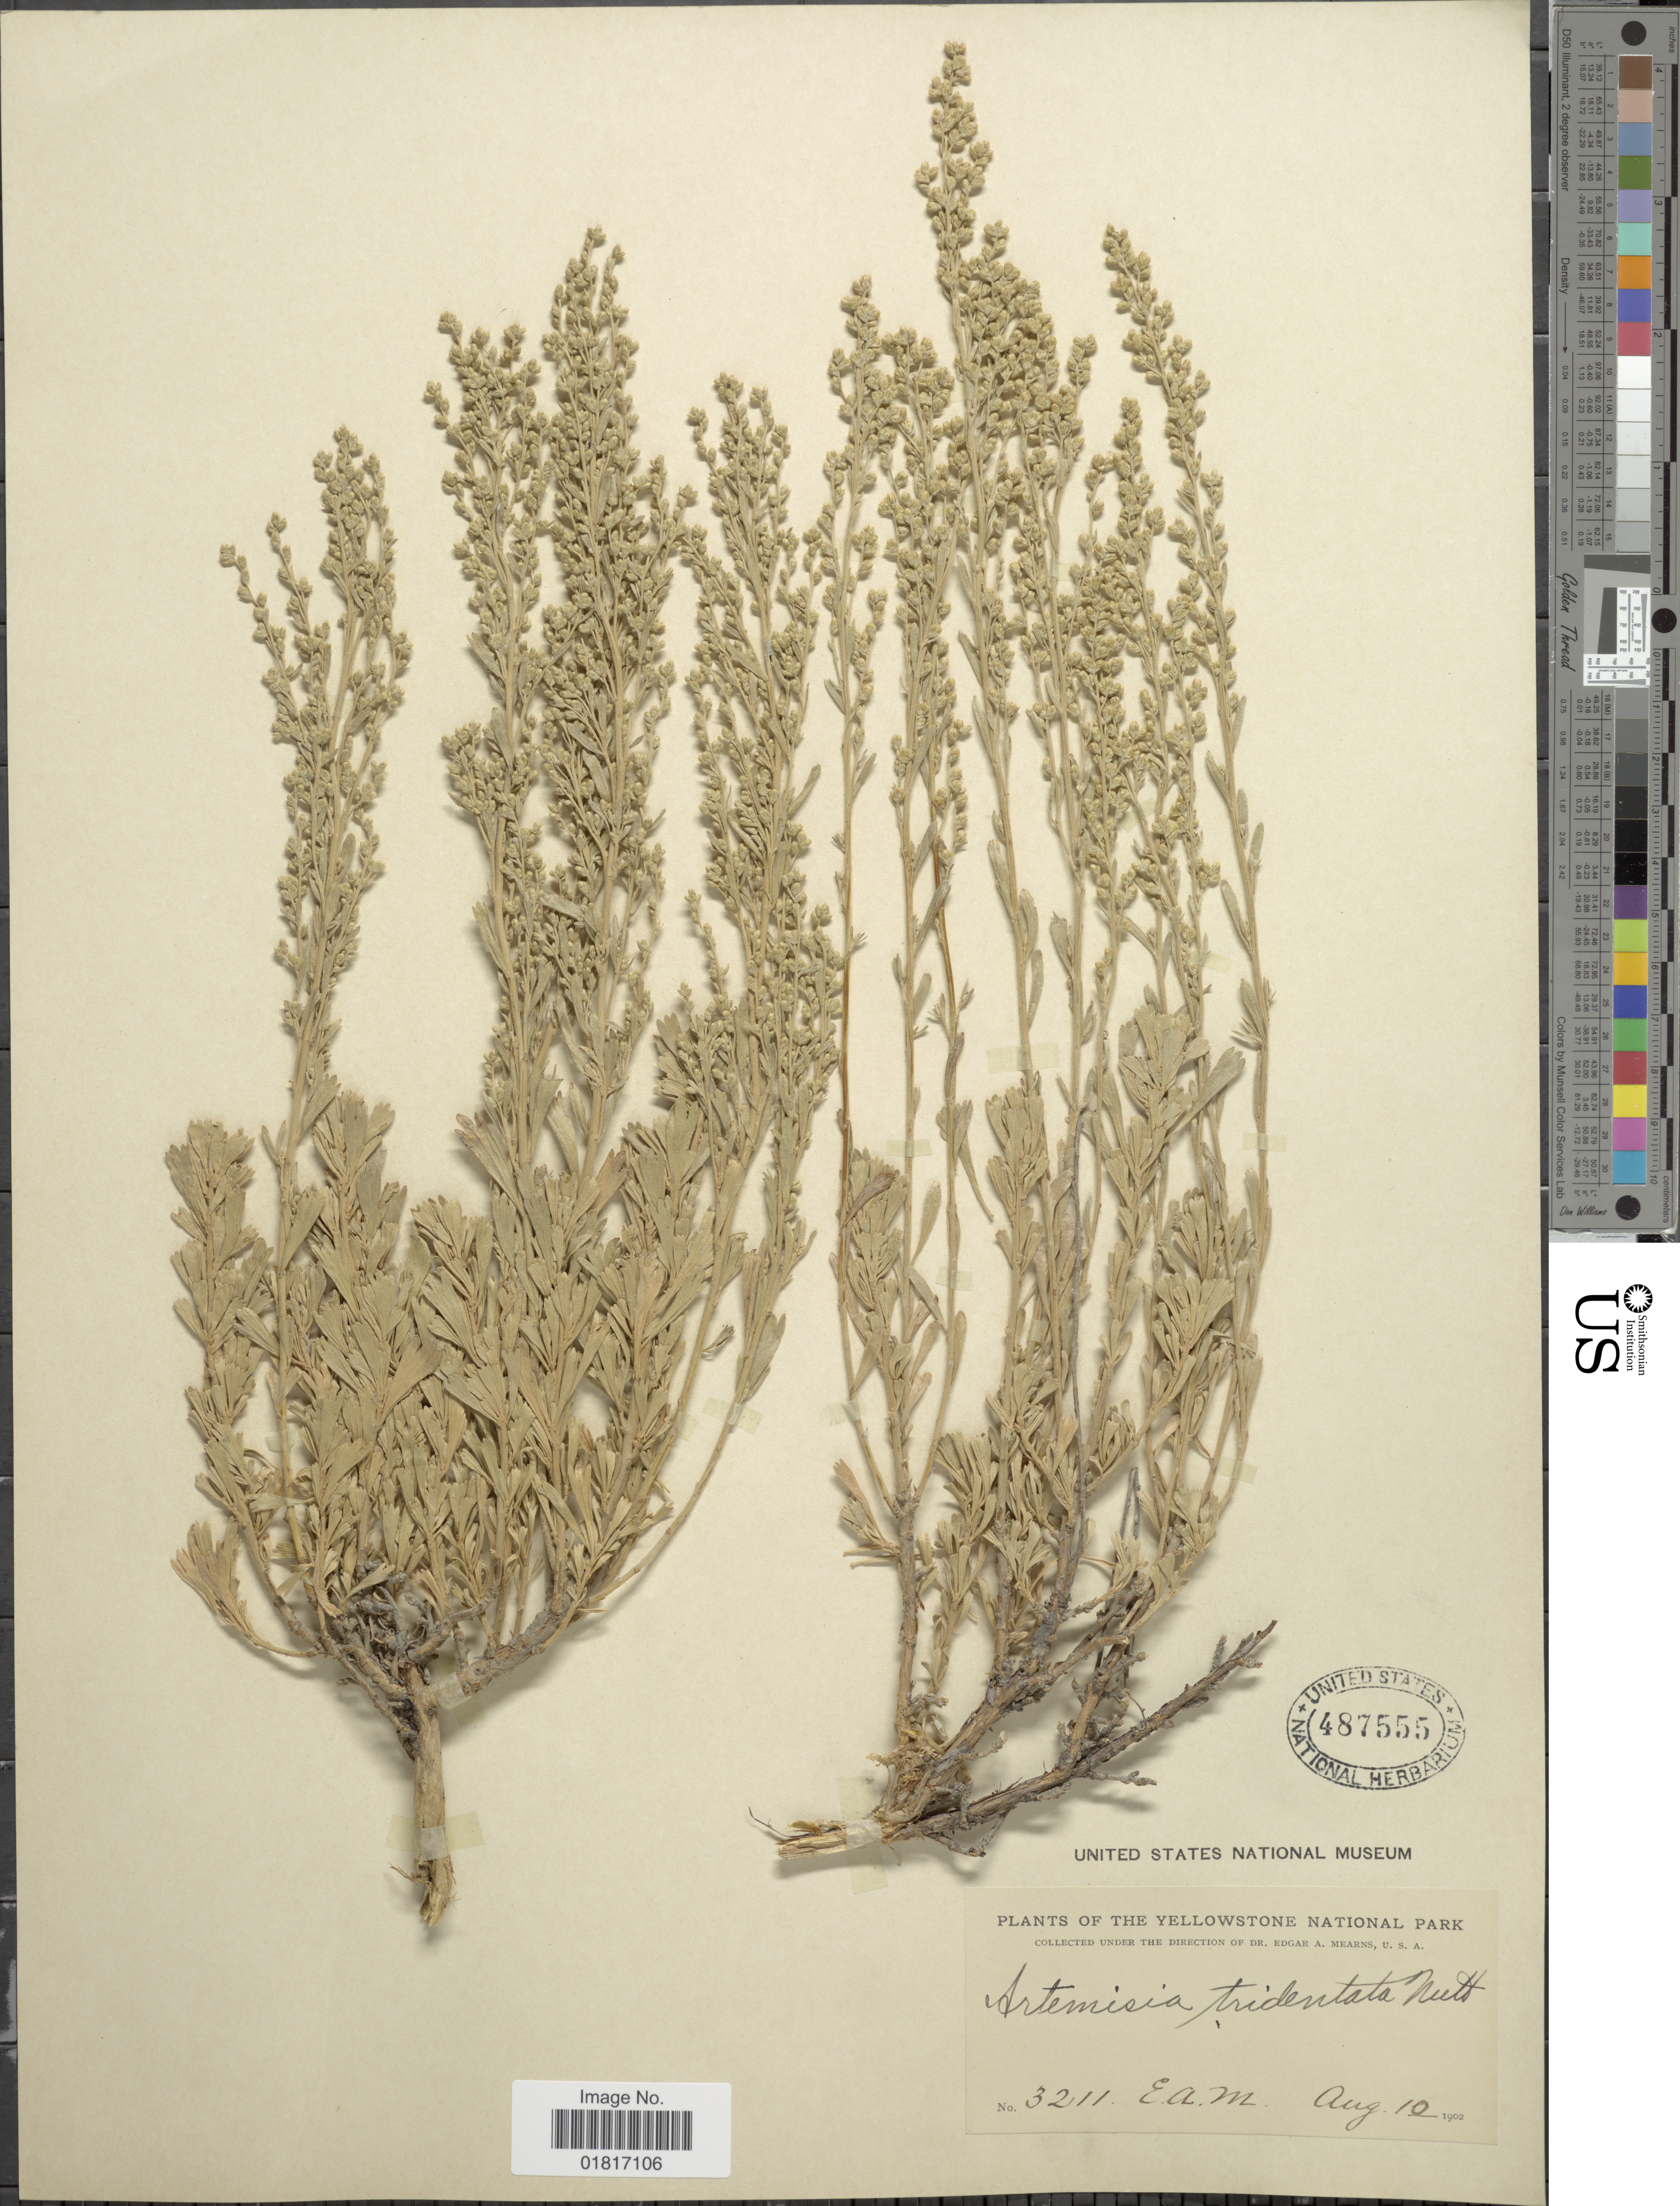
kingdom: Plantae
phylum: Tracheophyta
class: Magnoliopsida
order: Asterales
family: Asteraceae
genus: Artemisia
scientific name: Artemisia tridentata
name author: Nutt.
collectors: E. A. Mearns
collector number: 3211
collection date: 1902-08-10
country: United States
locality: The Yellowstone National Park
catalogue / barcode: US 487555